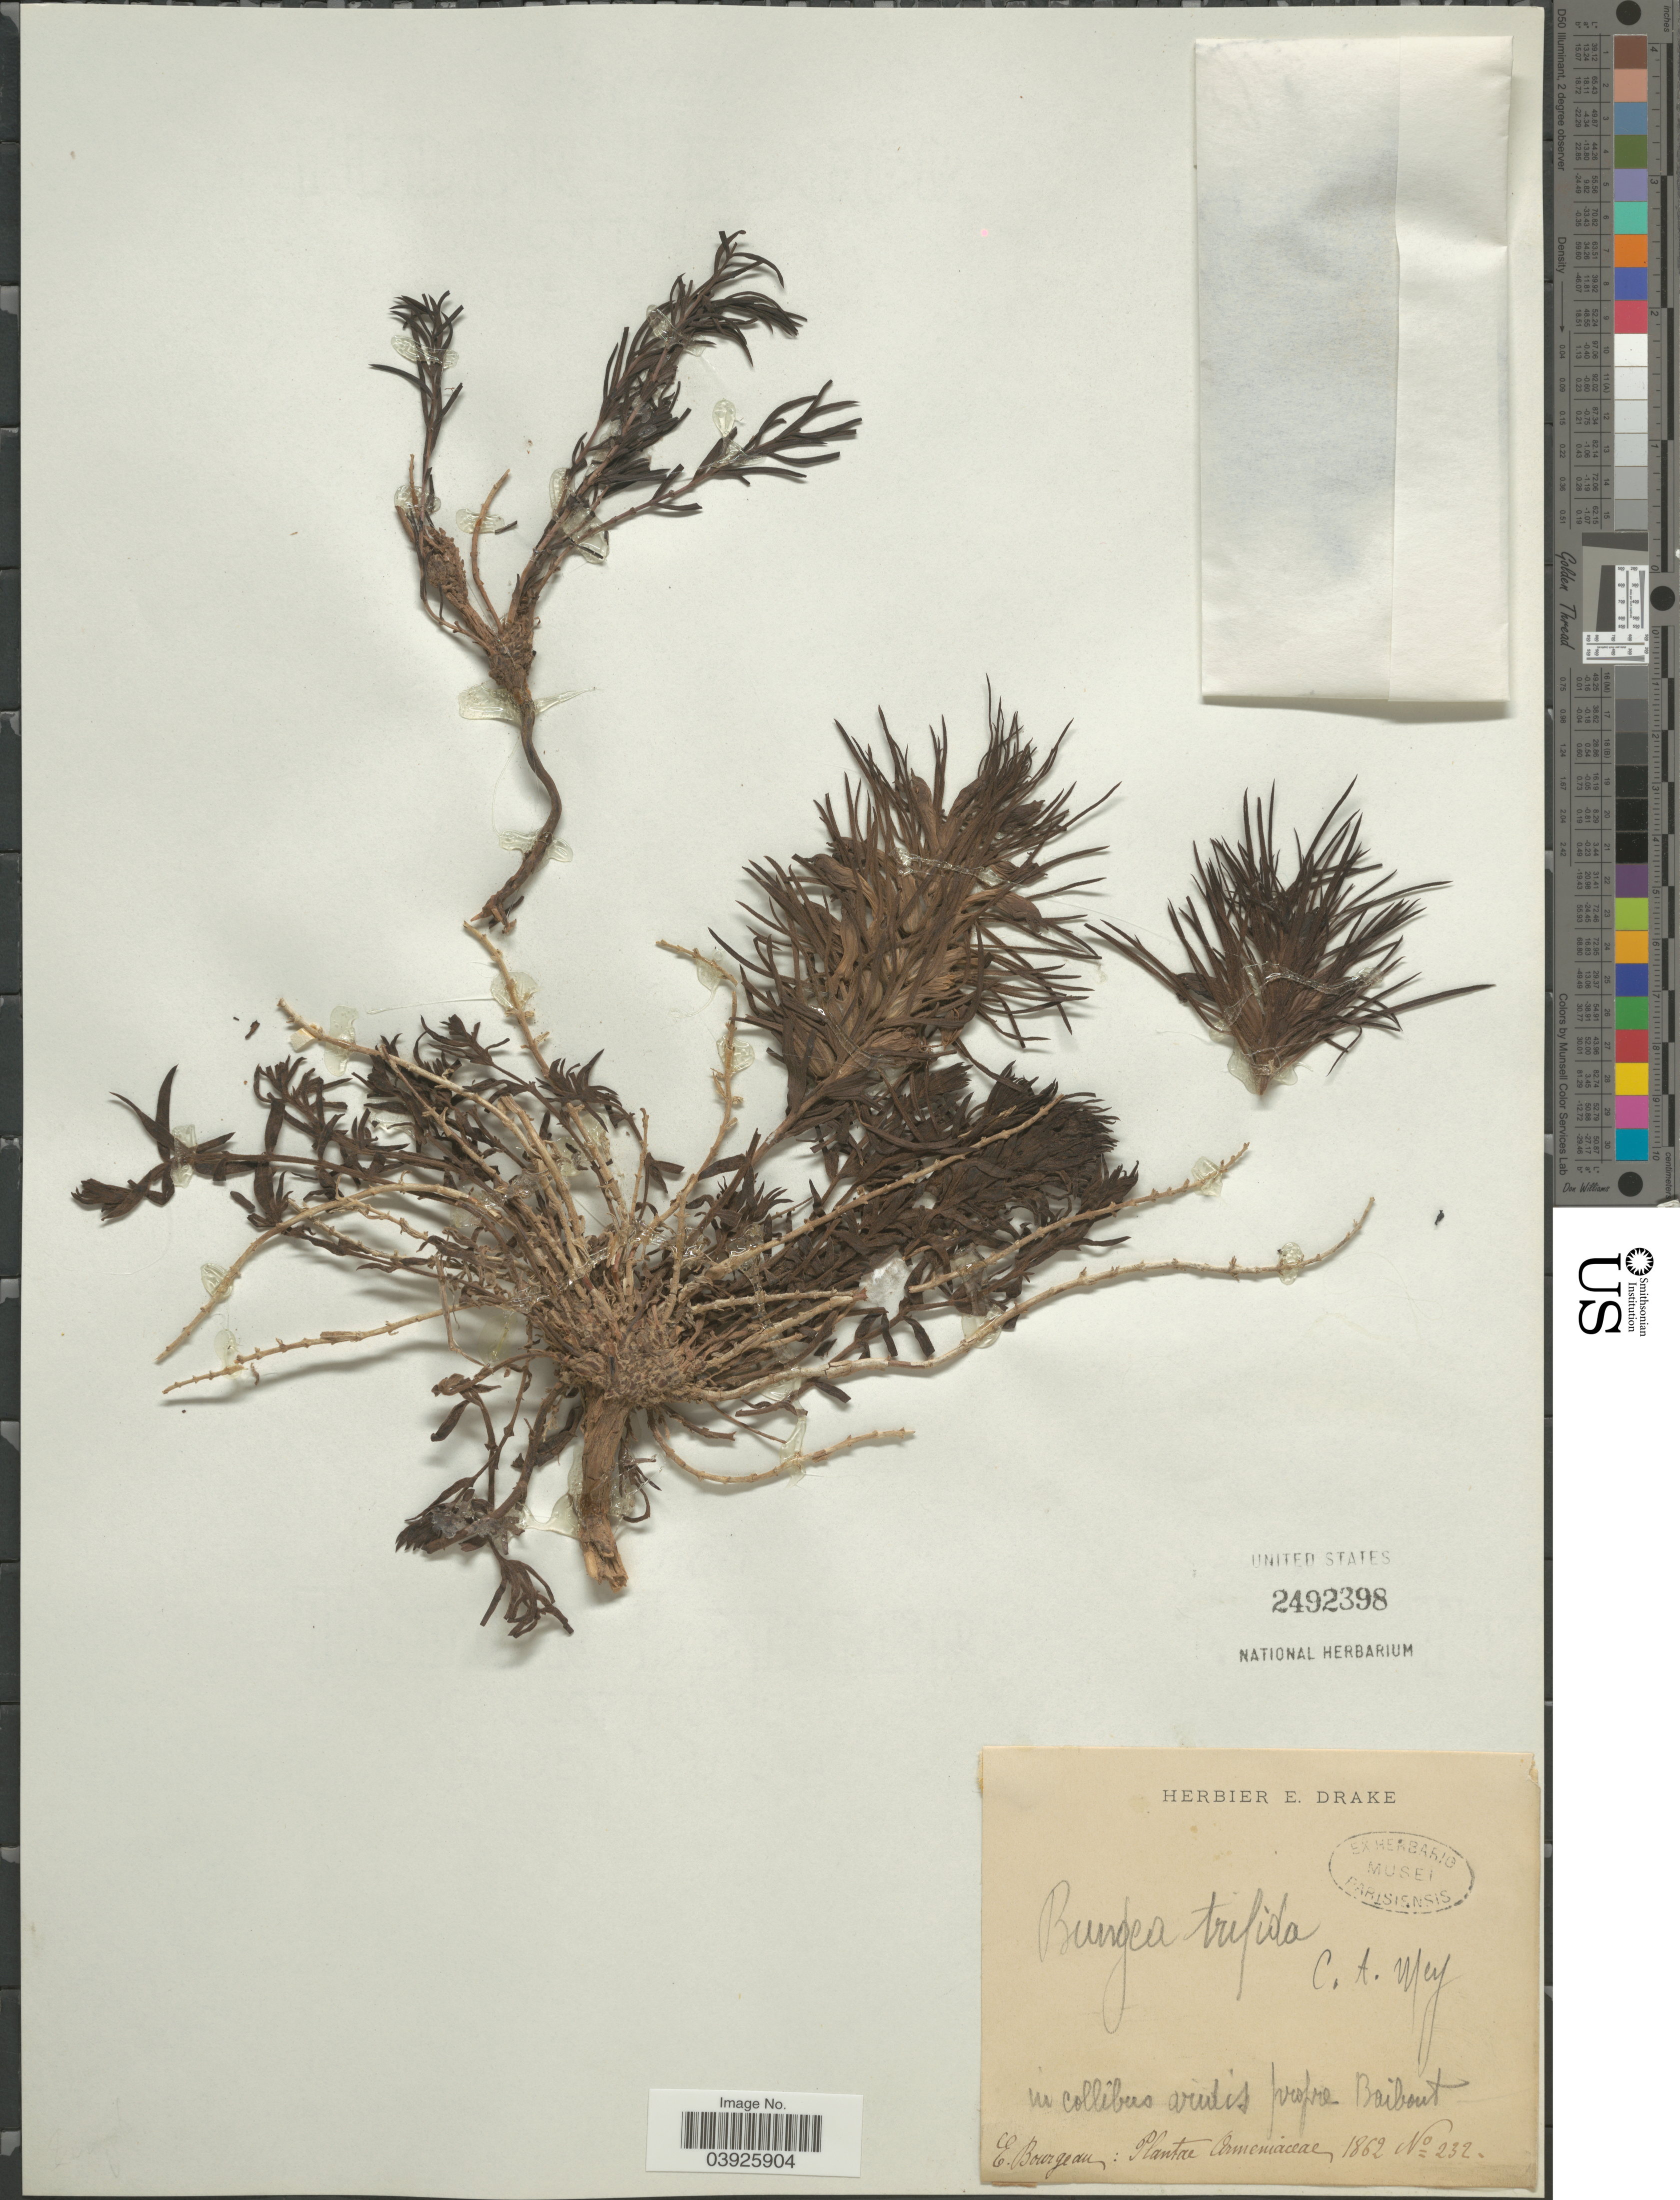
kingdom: Plantae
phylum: Tracheophyta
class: Magnoliopsida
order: Lamiales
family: Orobanchaceae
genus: Bungea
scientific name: Bungea trifida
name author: (Vahl) C.A. Mey.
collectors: E. Bourgeau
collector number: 232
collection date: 1862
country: Armenia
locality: In collibus arutis propre Baibout.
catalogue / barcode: US 2492398